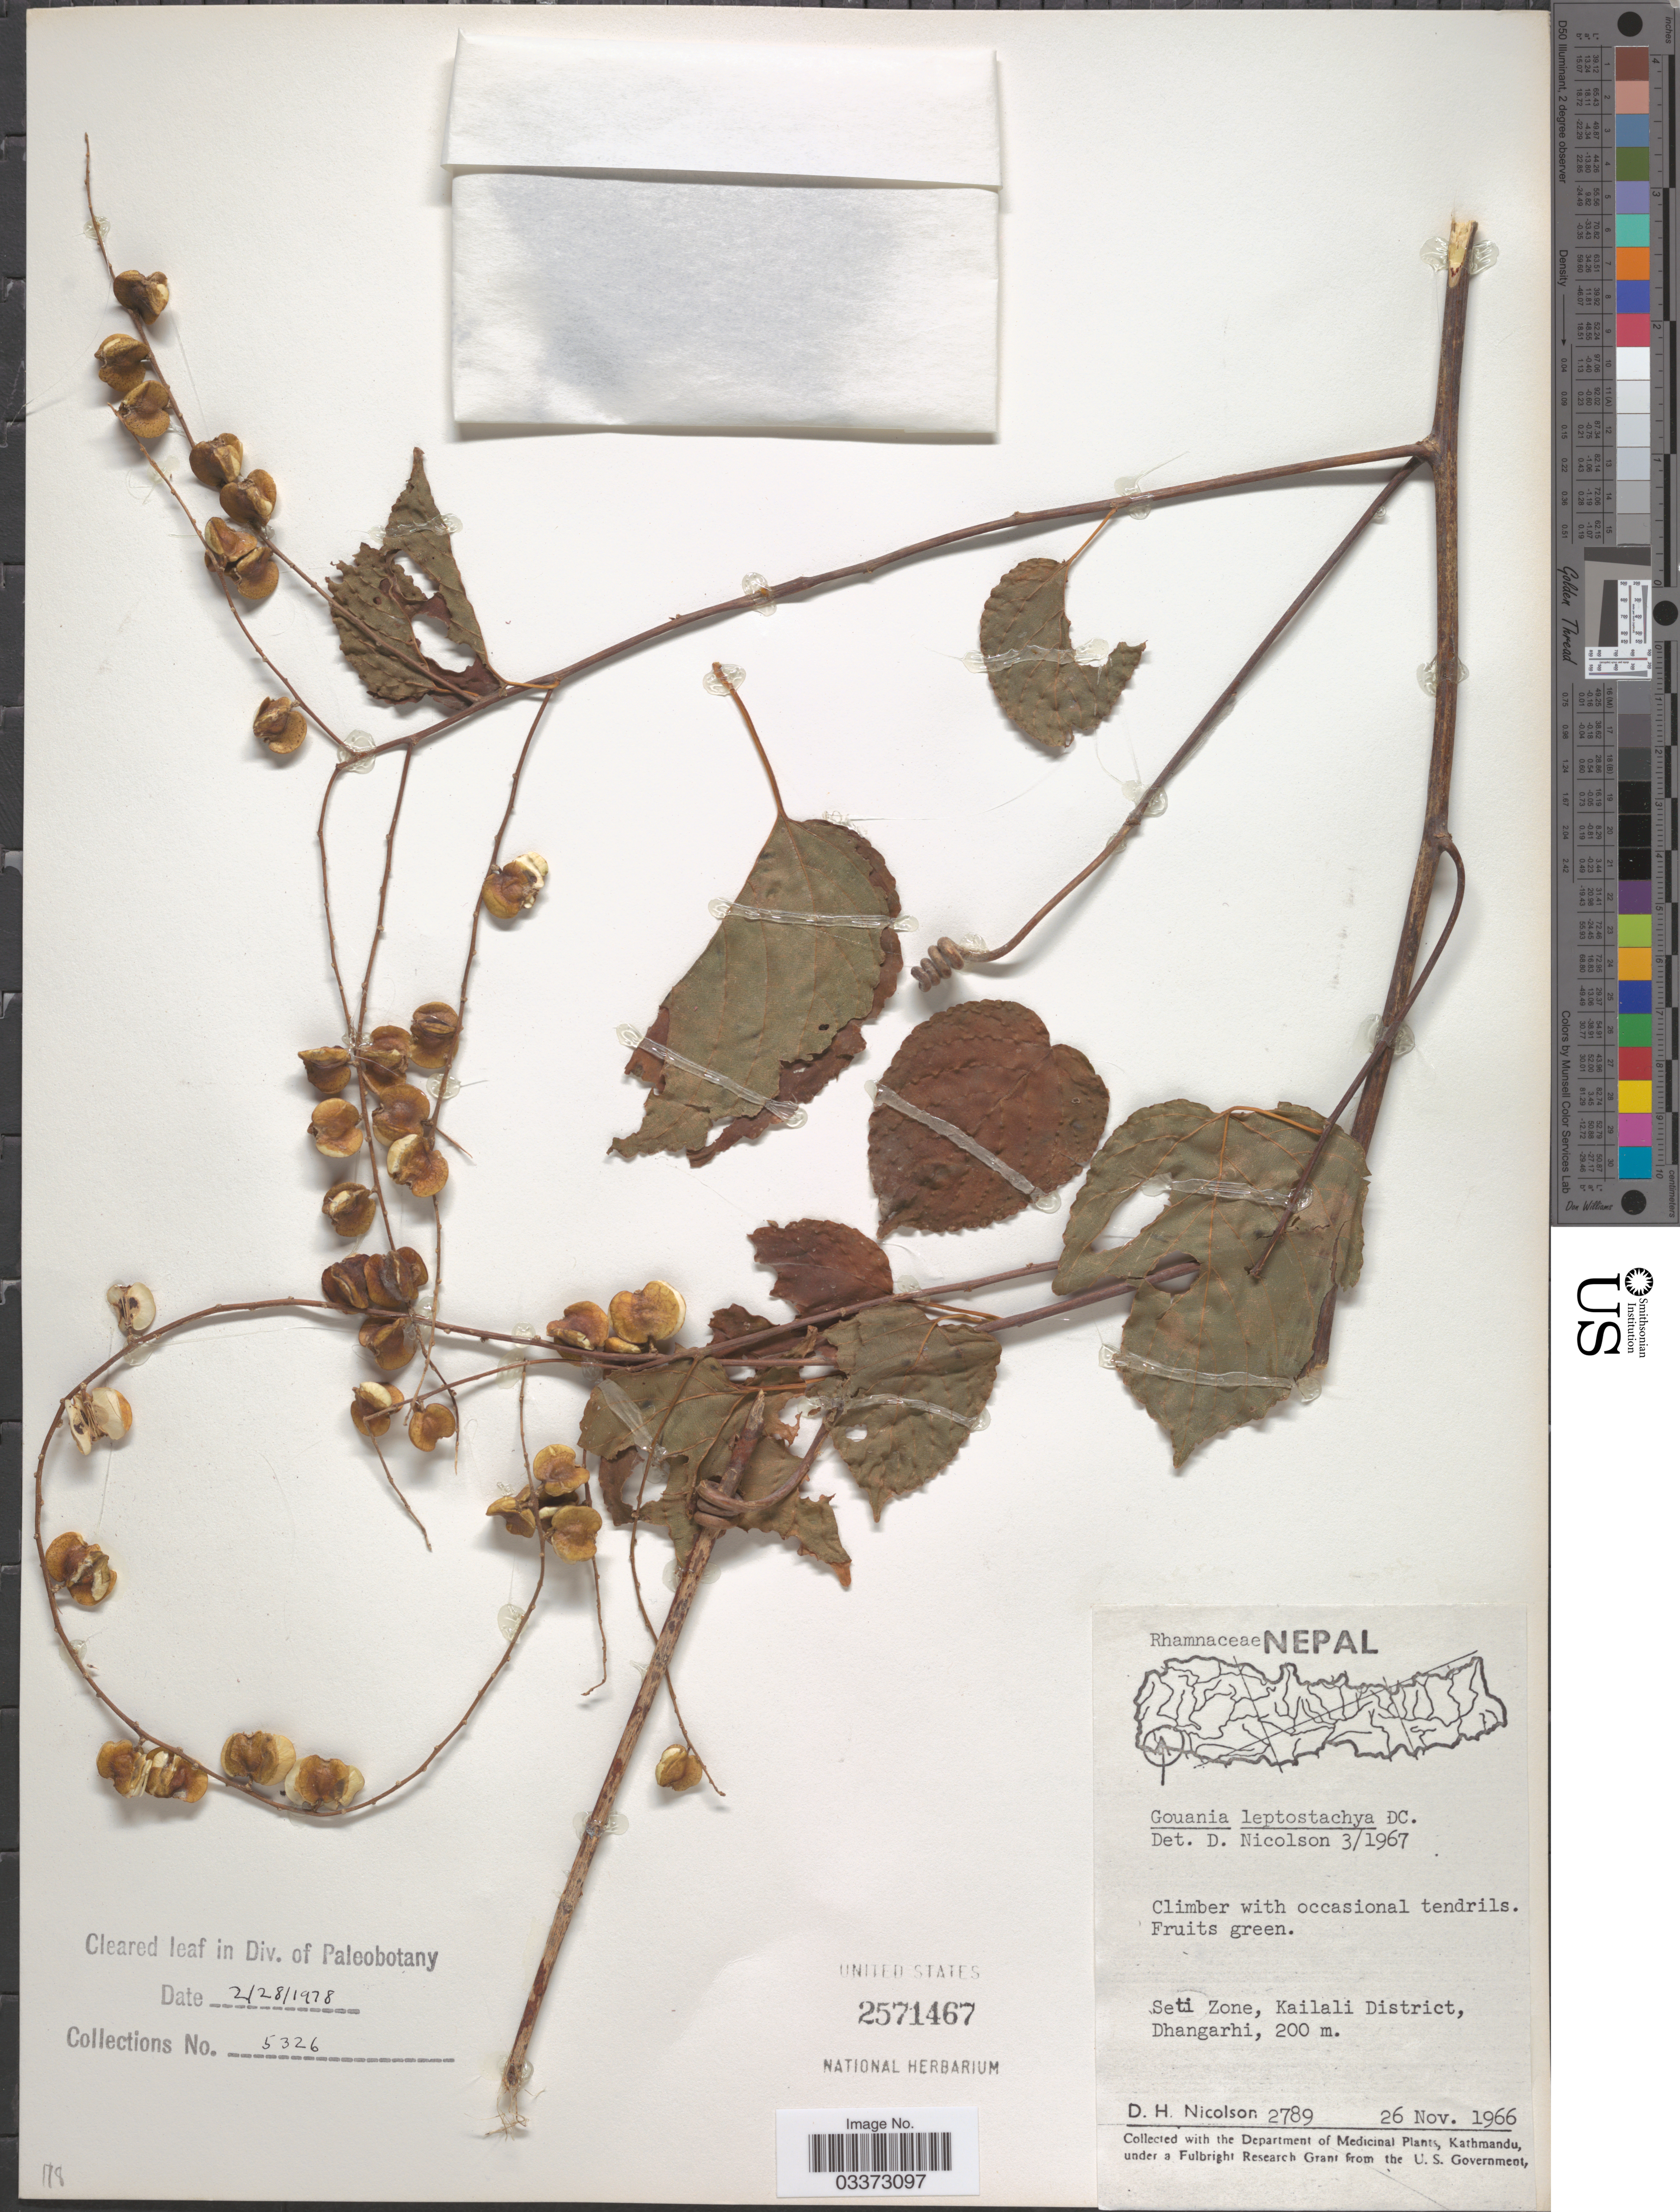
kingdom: Plantae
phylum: Tracheophyta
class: Magnoliopsida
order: Rosales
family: Rhamnaceae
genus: Gouania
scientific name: Gouania leptostachya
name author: DC.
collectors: D. H. Nicolson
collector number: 2789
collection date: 1966-11-26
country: Nepal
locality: Seti Zone, Kailali District, Dhangarhi.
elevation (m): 200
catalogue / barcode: US 2571467